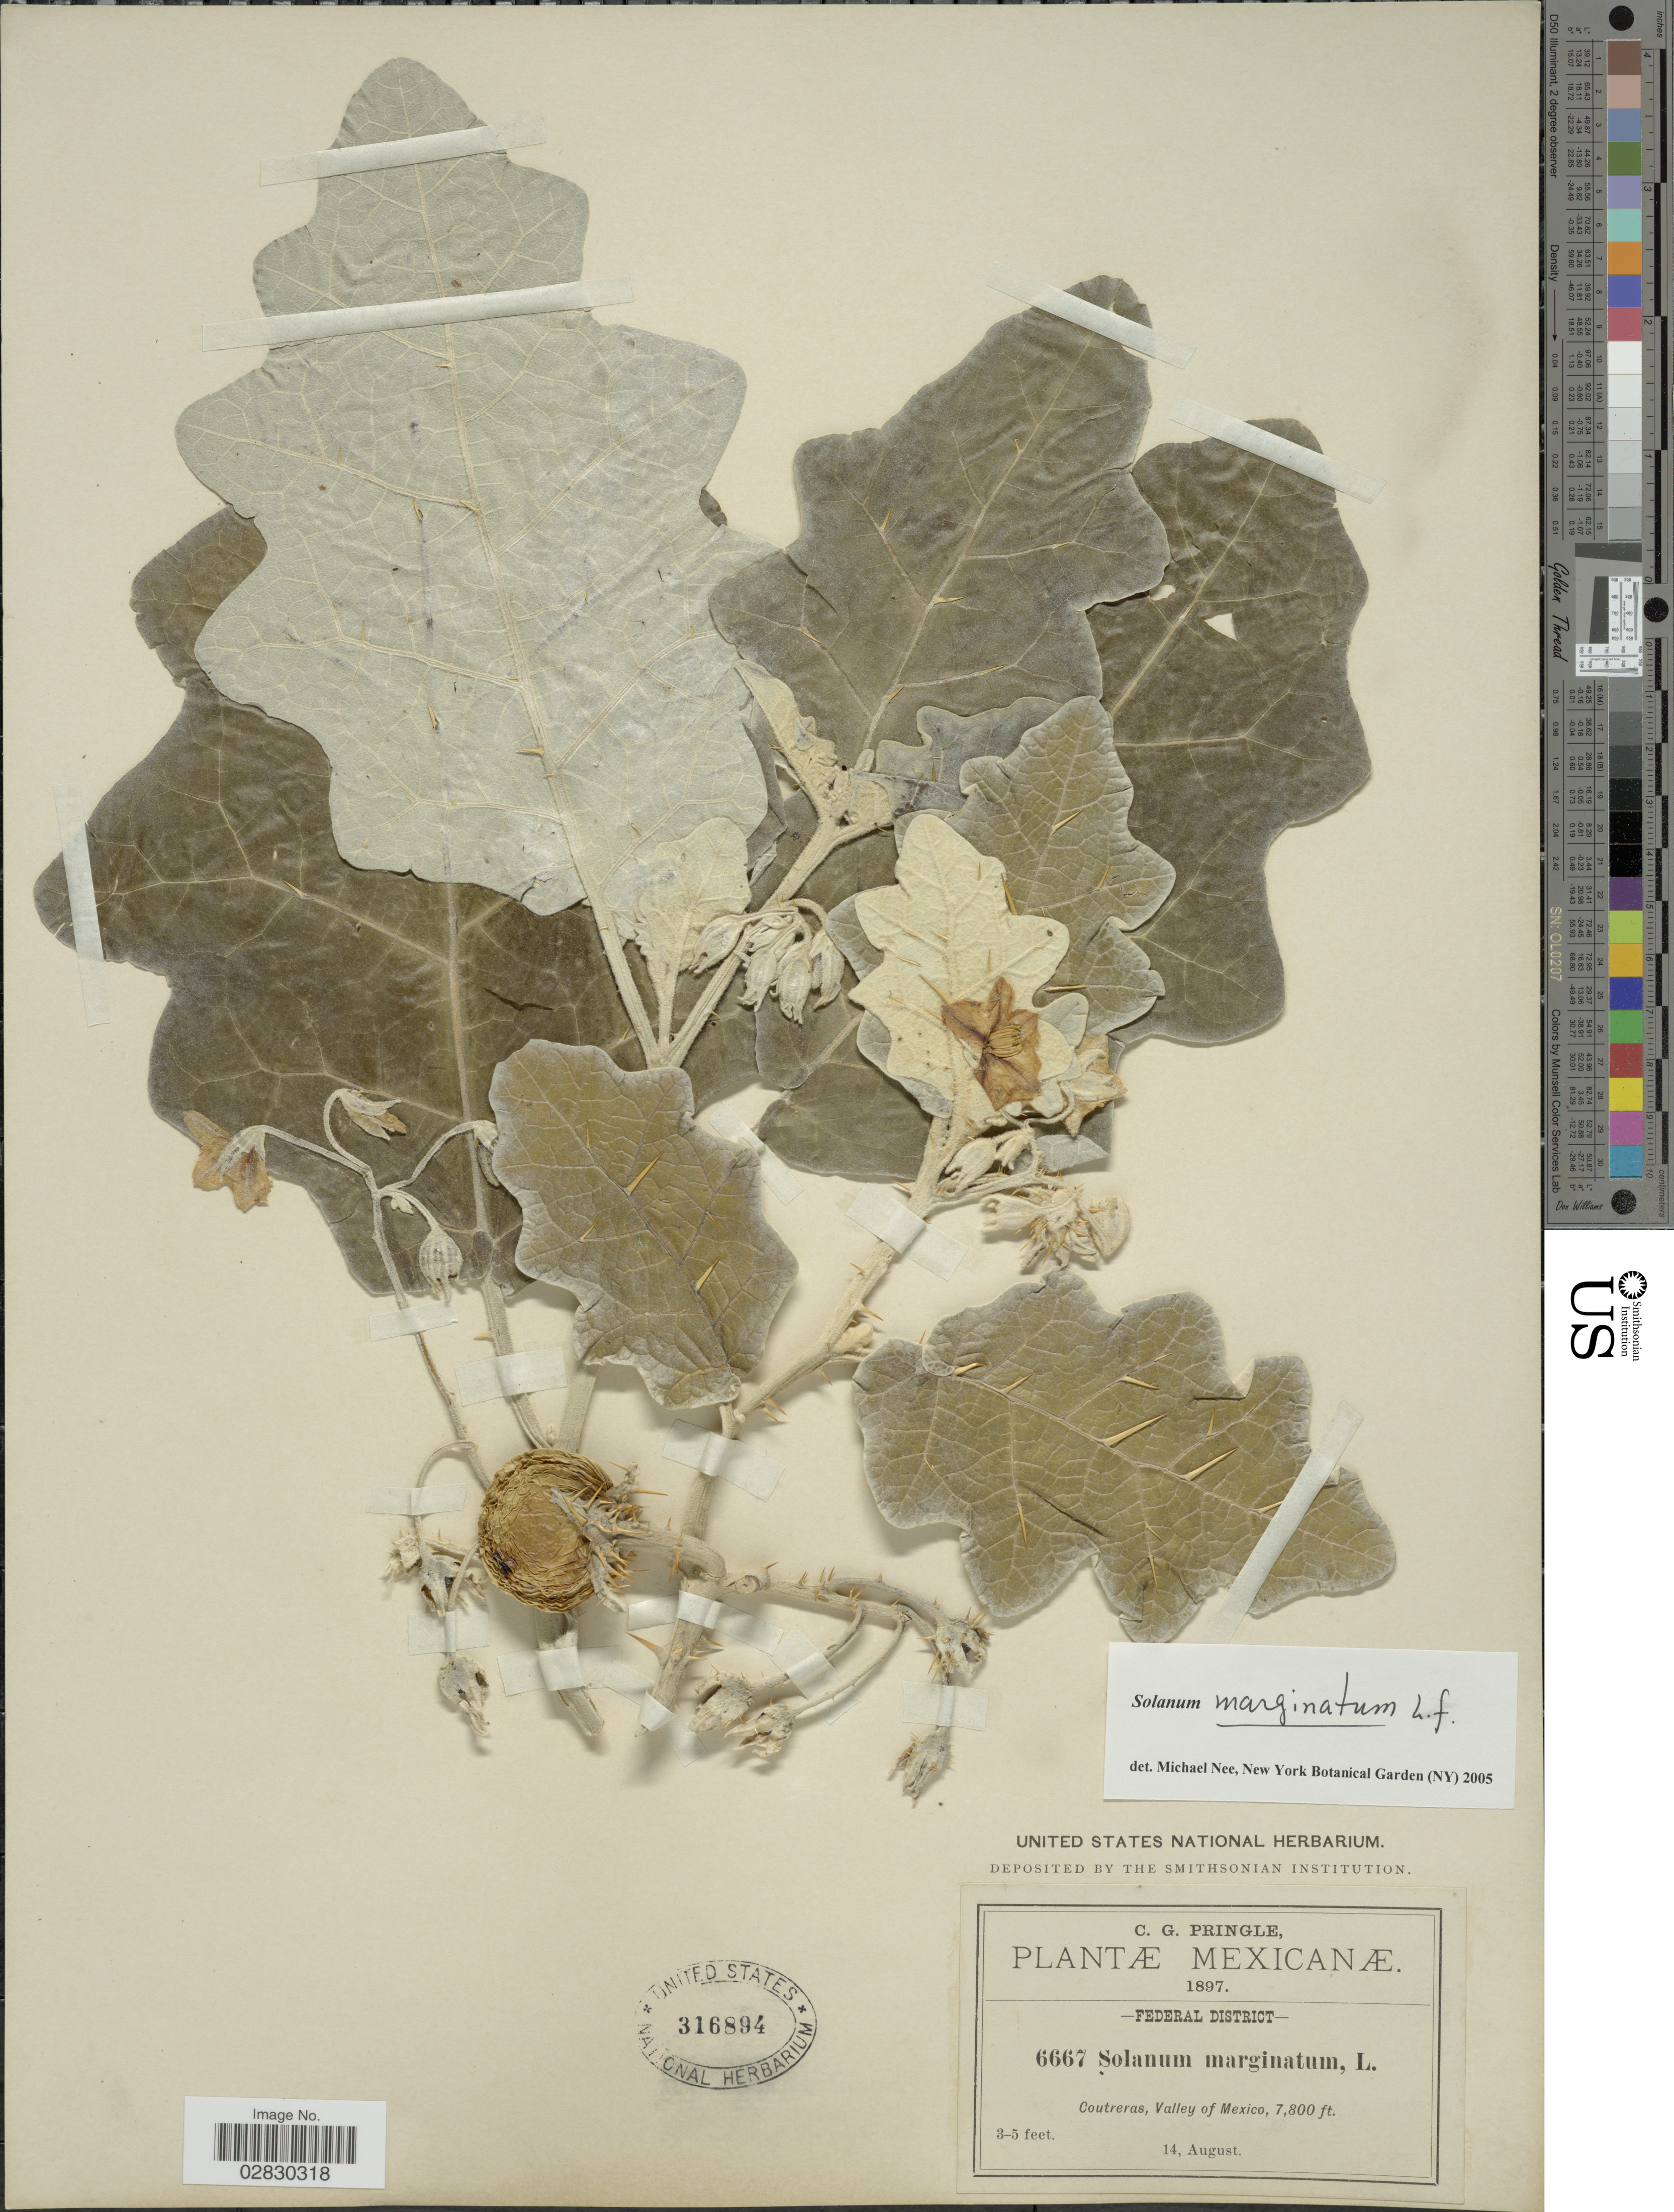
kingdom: Plantae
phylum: Tracheophyta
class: Magnoliopsida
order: Solanales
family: Solanaceae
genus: Solanum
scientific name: Solanum marginatum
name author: L. f.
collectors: C. G. Pringle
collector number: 6667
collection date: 1897-08-14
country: Mexico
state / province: Distrito Federal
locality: Federal District. Contreras, Valley of Mexico.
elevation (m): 2377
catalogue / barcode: US 316894